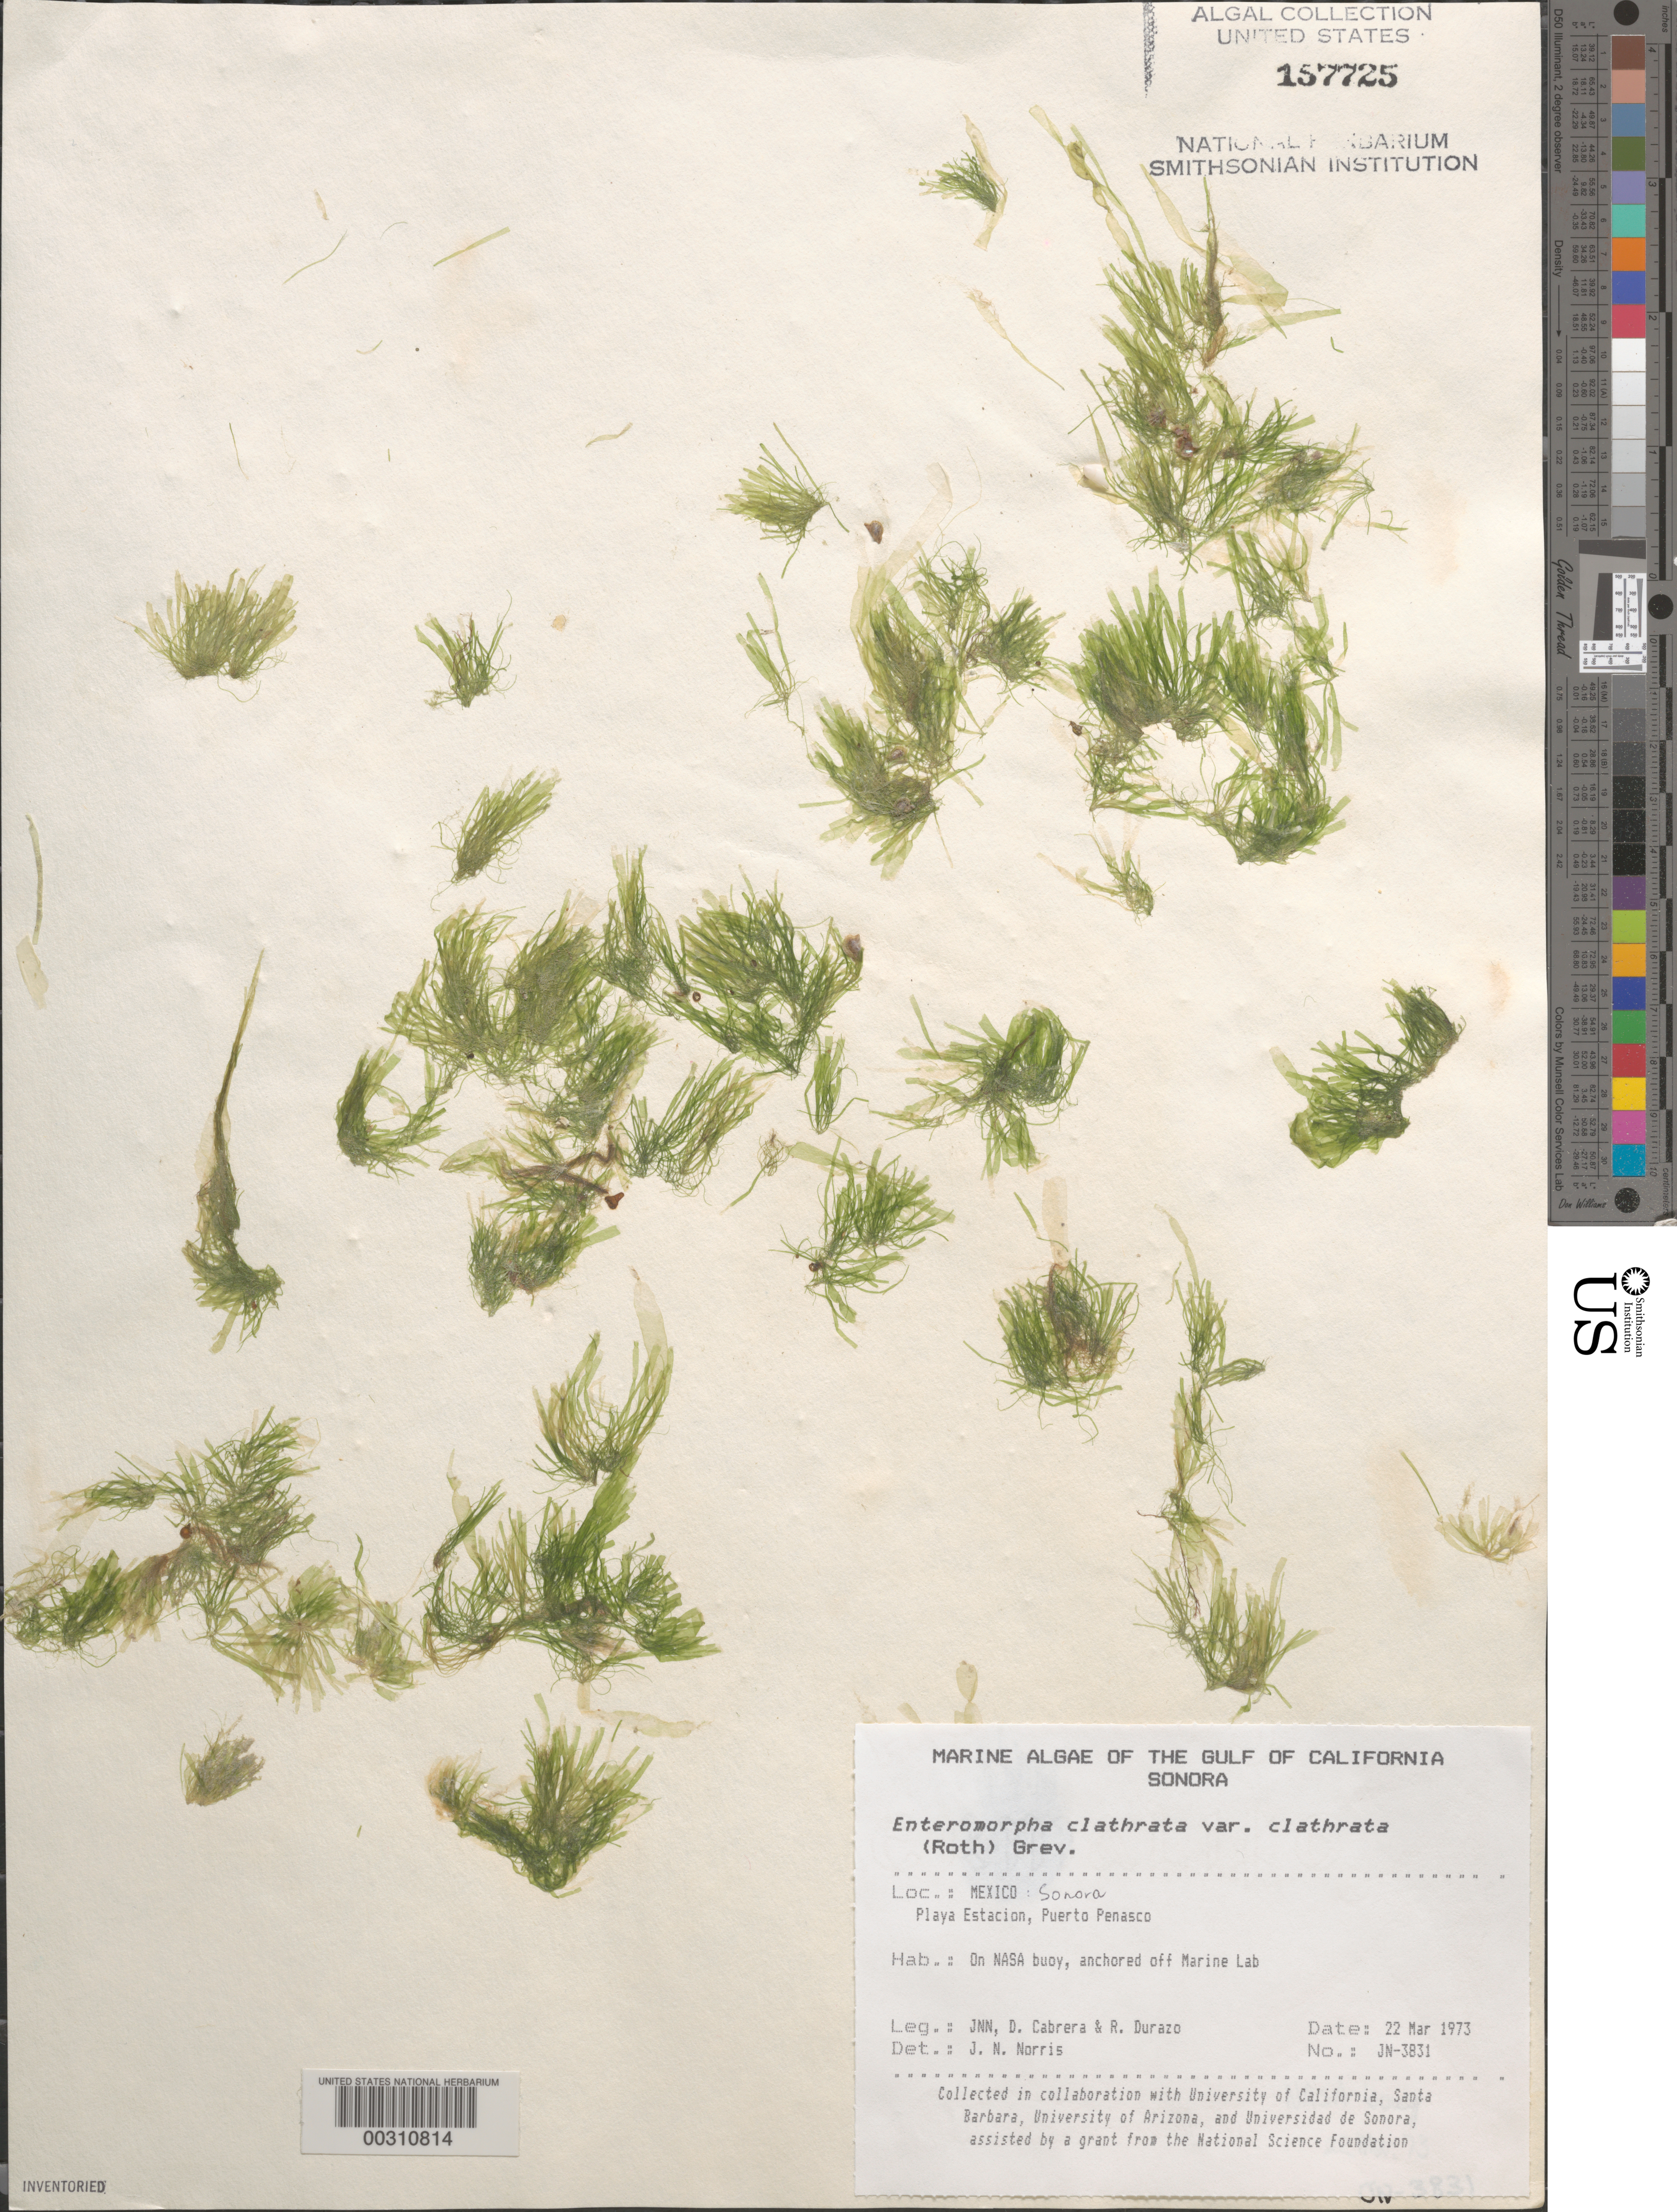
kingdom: Plantae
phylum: Chlorophyta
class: Ulvophyceae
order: Ulvales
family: Ulvaceae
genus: Ulva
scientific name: Ulva linza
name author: L.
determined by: Algae name updating Project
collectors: J. N. Norris, D. Cabrera & R. Durazo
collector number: JN-3831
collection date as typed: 22 Mar 1973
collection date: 1973-03-22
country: Mexico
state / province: Sonora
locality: Playa Estacion, Puerto Penasco, off marine laboratory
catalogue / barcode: US 157725